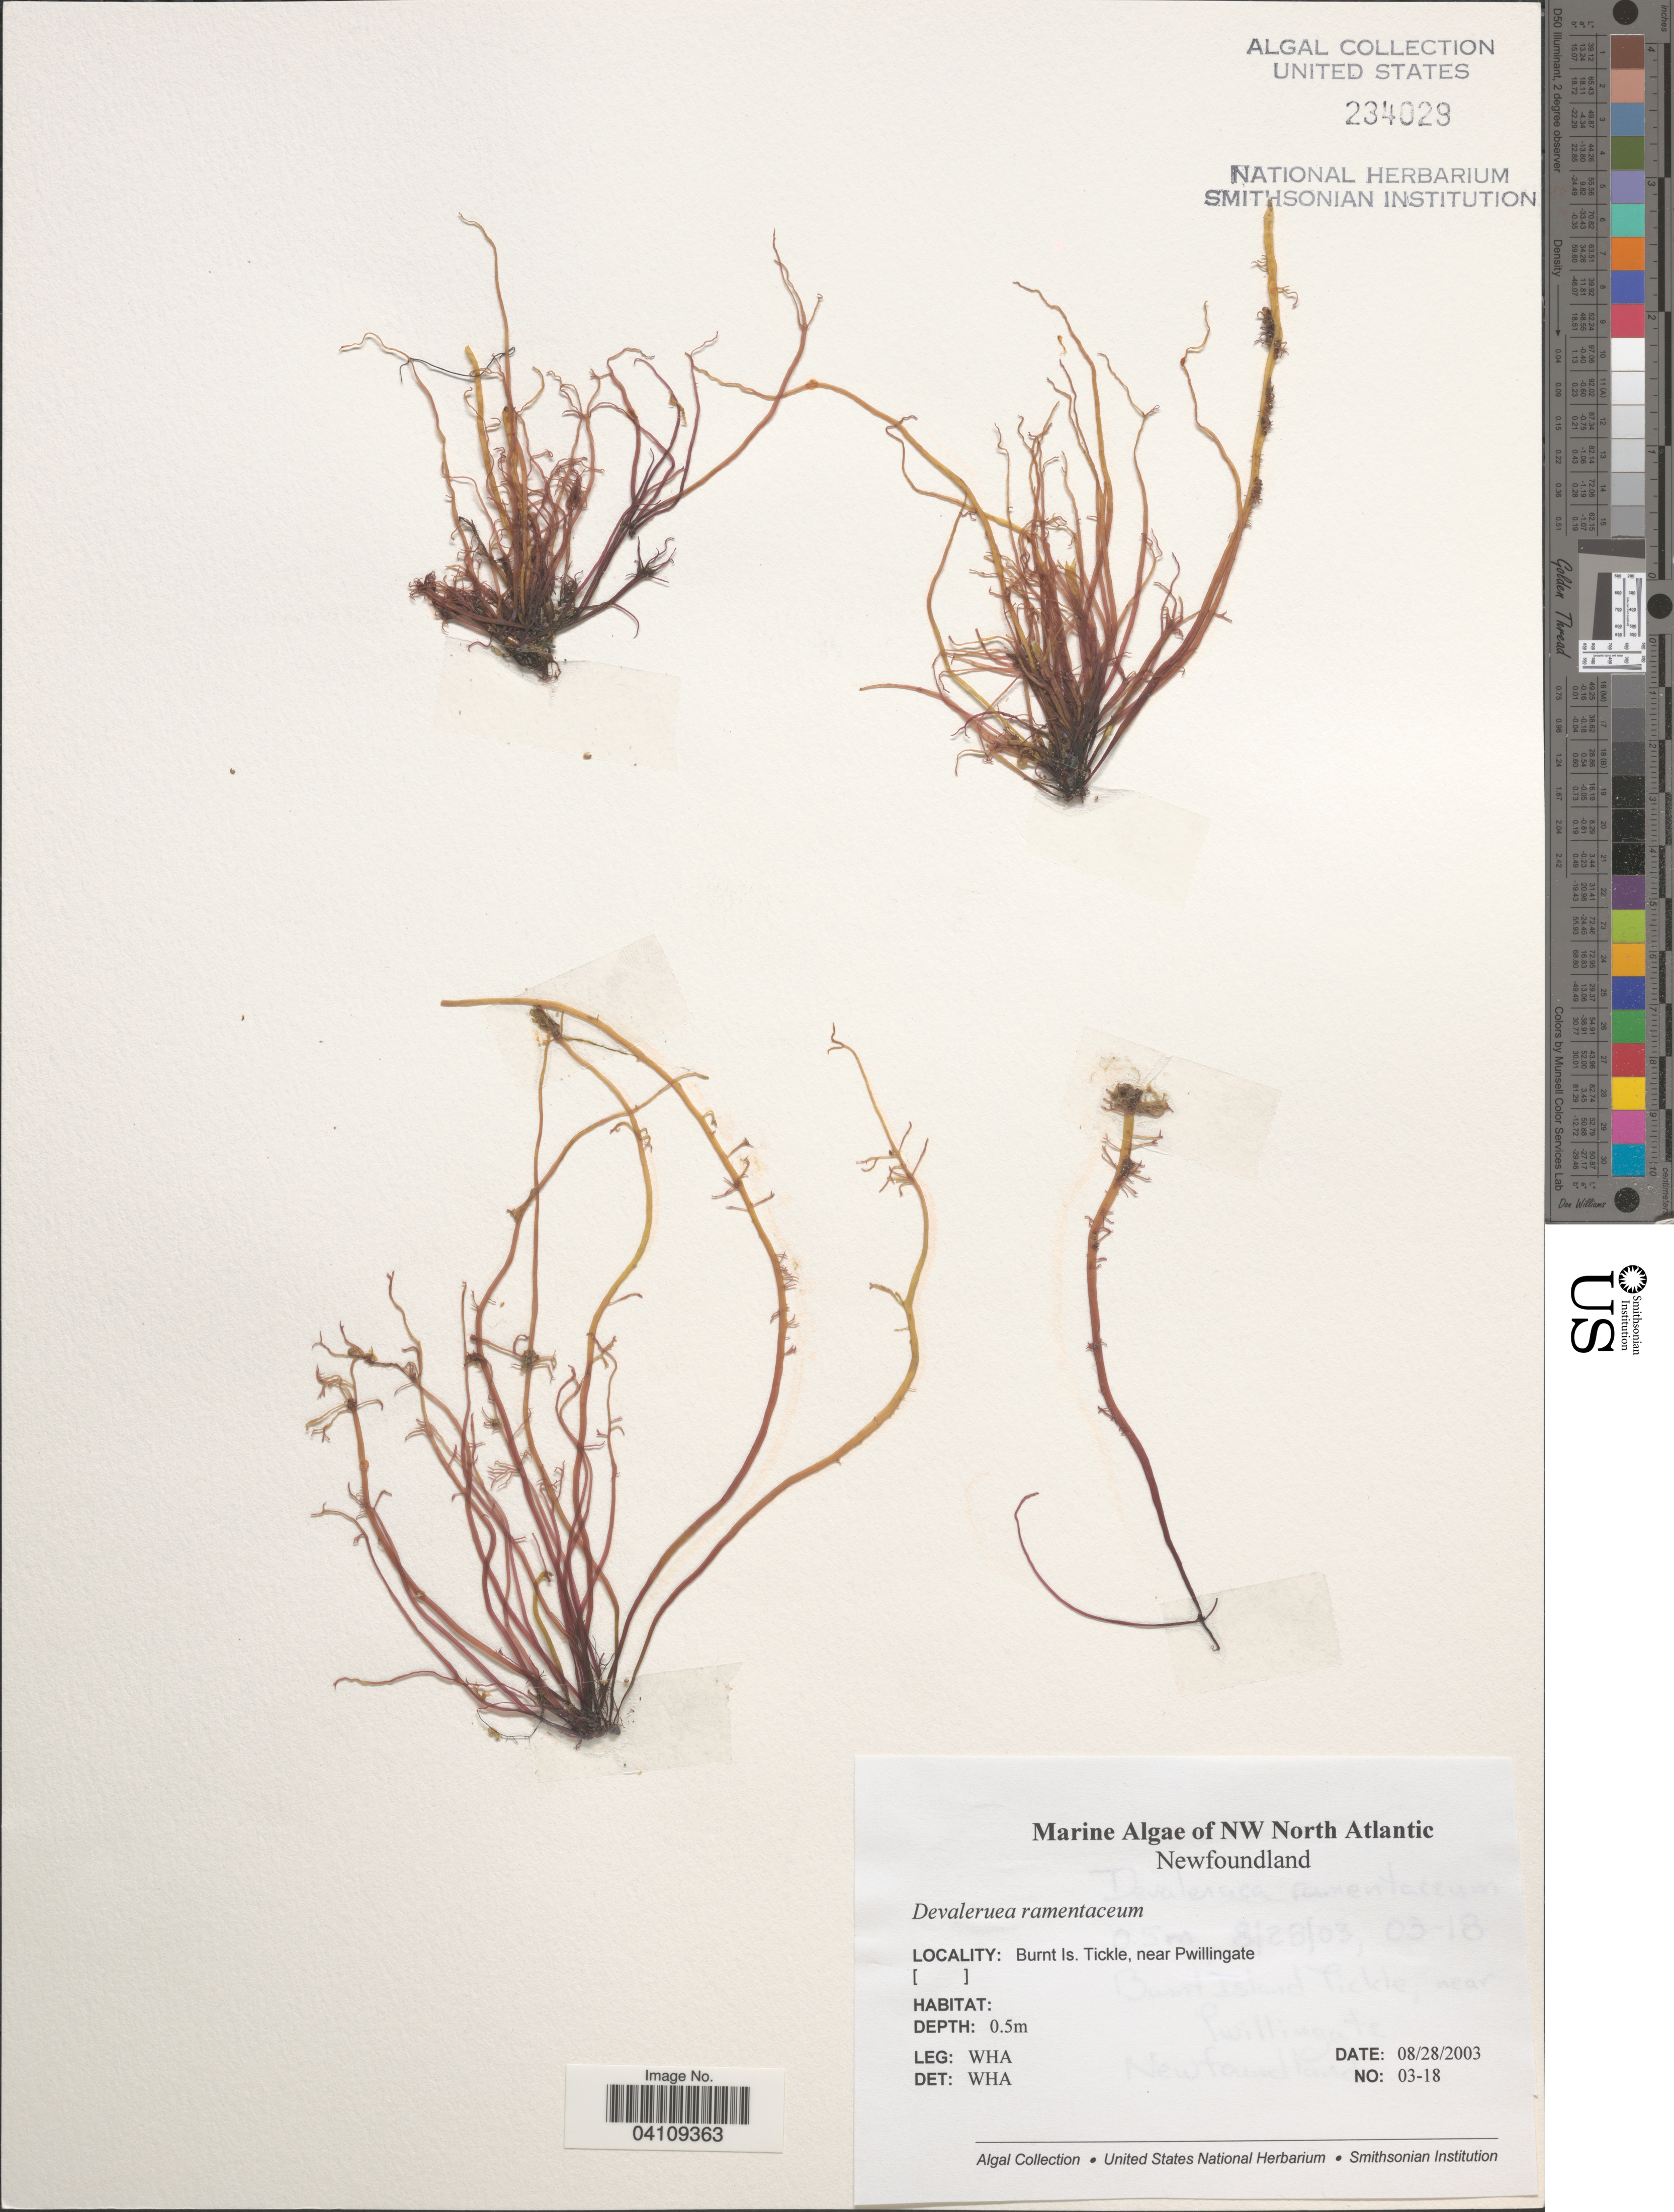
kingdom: Plantae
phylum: Rhodophyta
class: Florideophyceae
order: Palmariales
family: Palmariaceae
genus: Devaleraea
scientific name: Devaleraea ramentacea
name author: (L.) Guiry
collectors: W. H. Adey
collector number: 03-18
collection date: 2003-08-28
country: Canada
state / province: Newfoundland and Labrador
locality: NW North Atlantic. Burnt Is. Tickle, near Pwillingate.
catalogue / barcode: US 234029